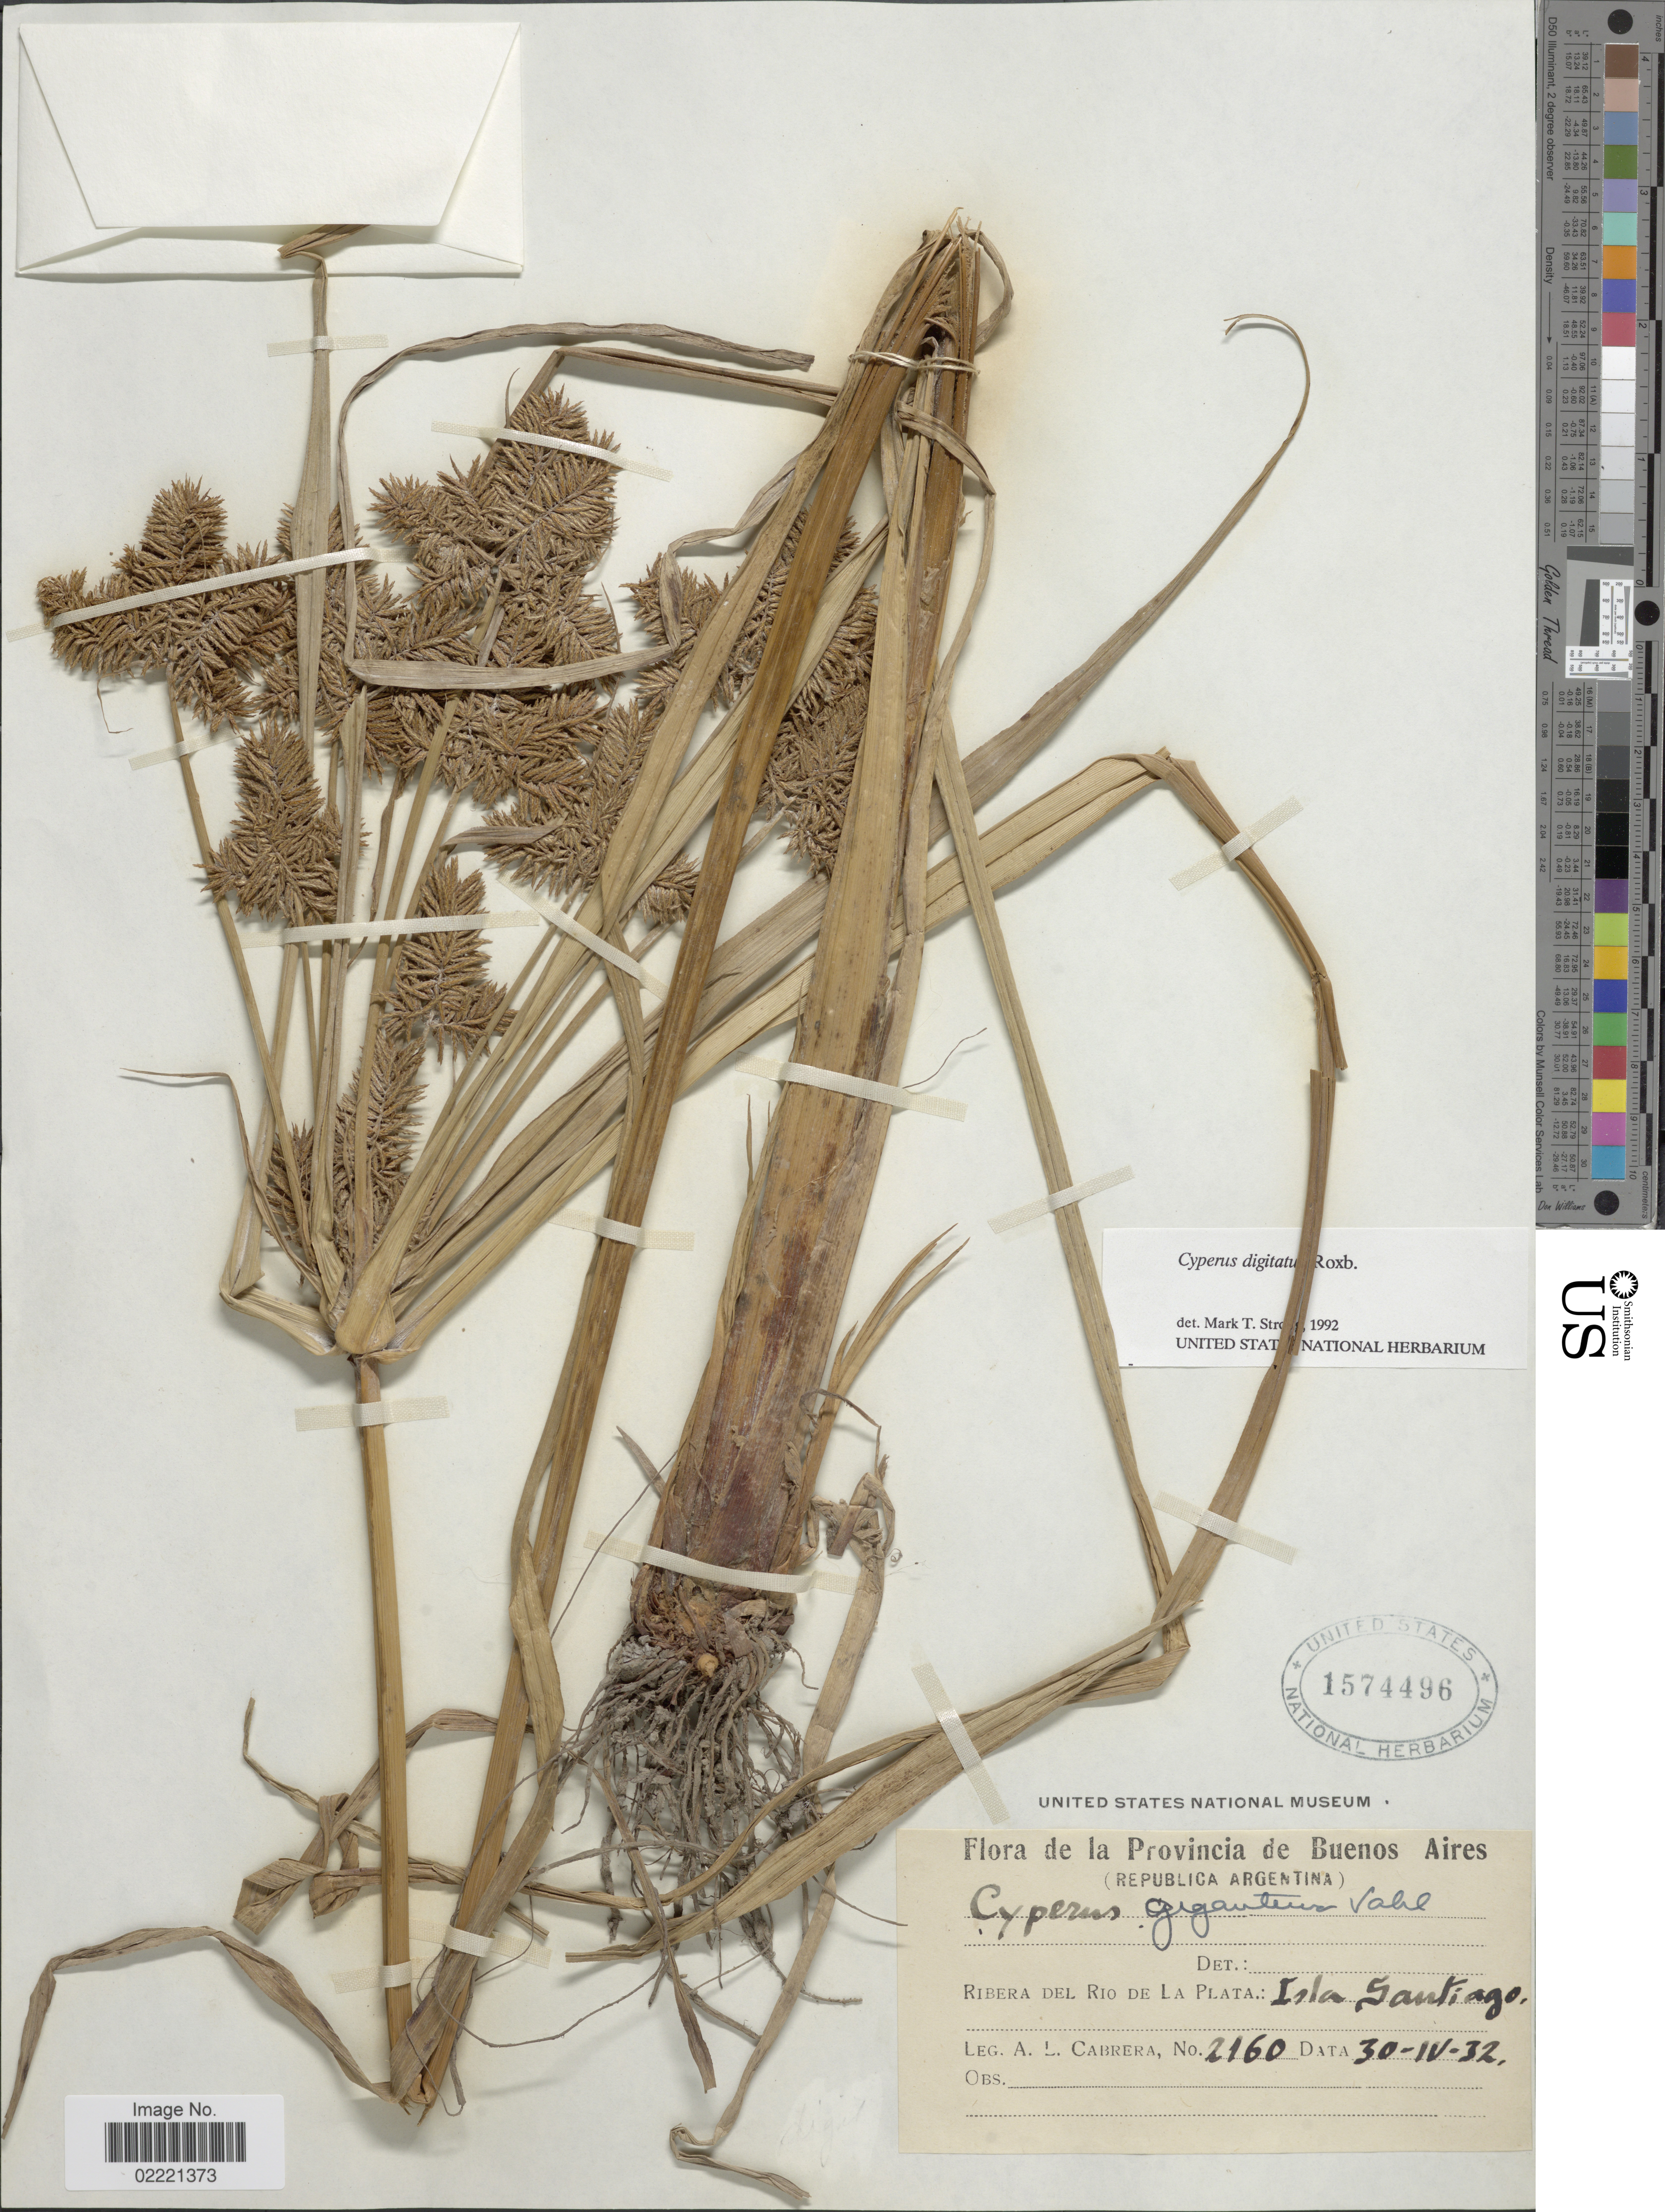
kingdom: Plantae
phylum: Tracheophyta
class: Liliopsida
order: Poales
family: Cyperaceae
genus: Cyperus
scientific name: Cyperus digitatus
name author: Roxb.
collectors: A. L. Cabrera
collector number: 2160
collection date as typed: Transcribed d/m/y: 30/4/32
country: Argentina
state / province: Buenos Aires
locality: Ribera del Rio de La Plata: Isla Santiago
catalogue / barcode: US 1574496